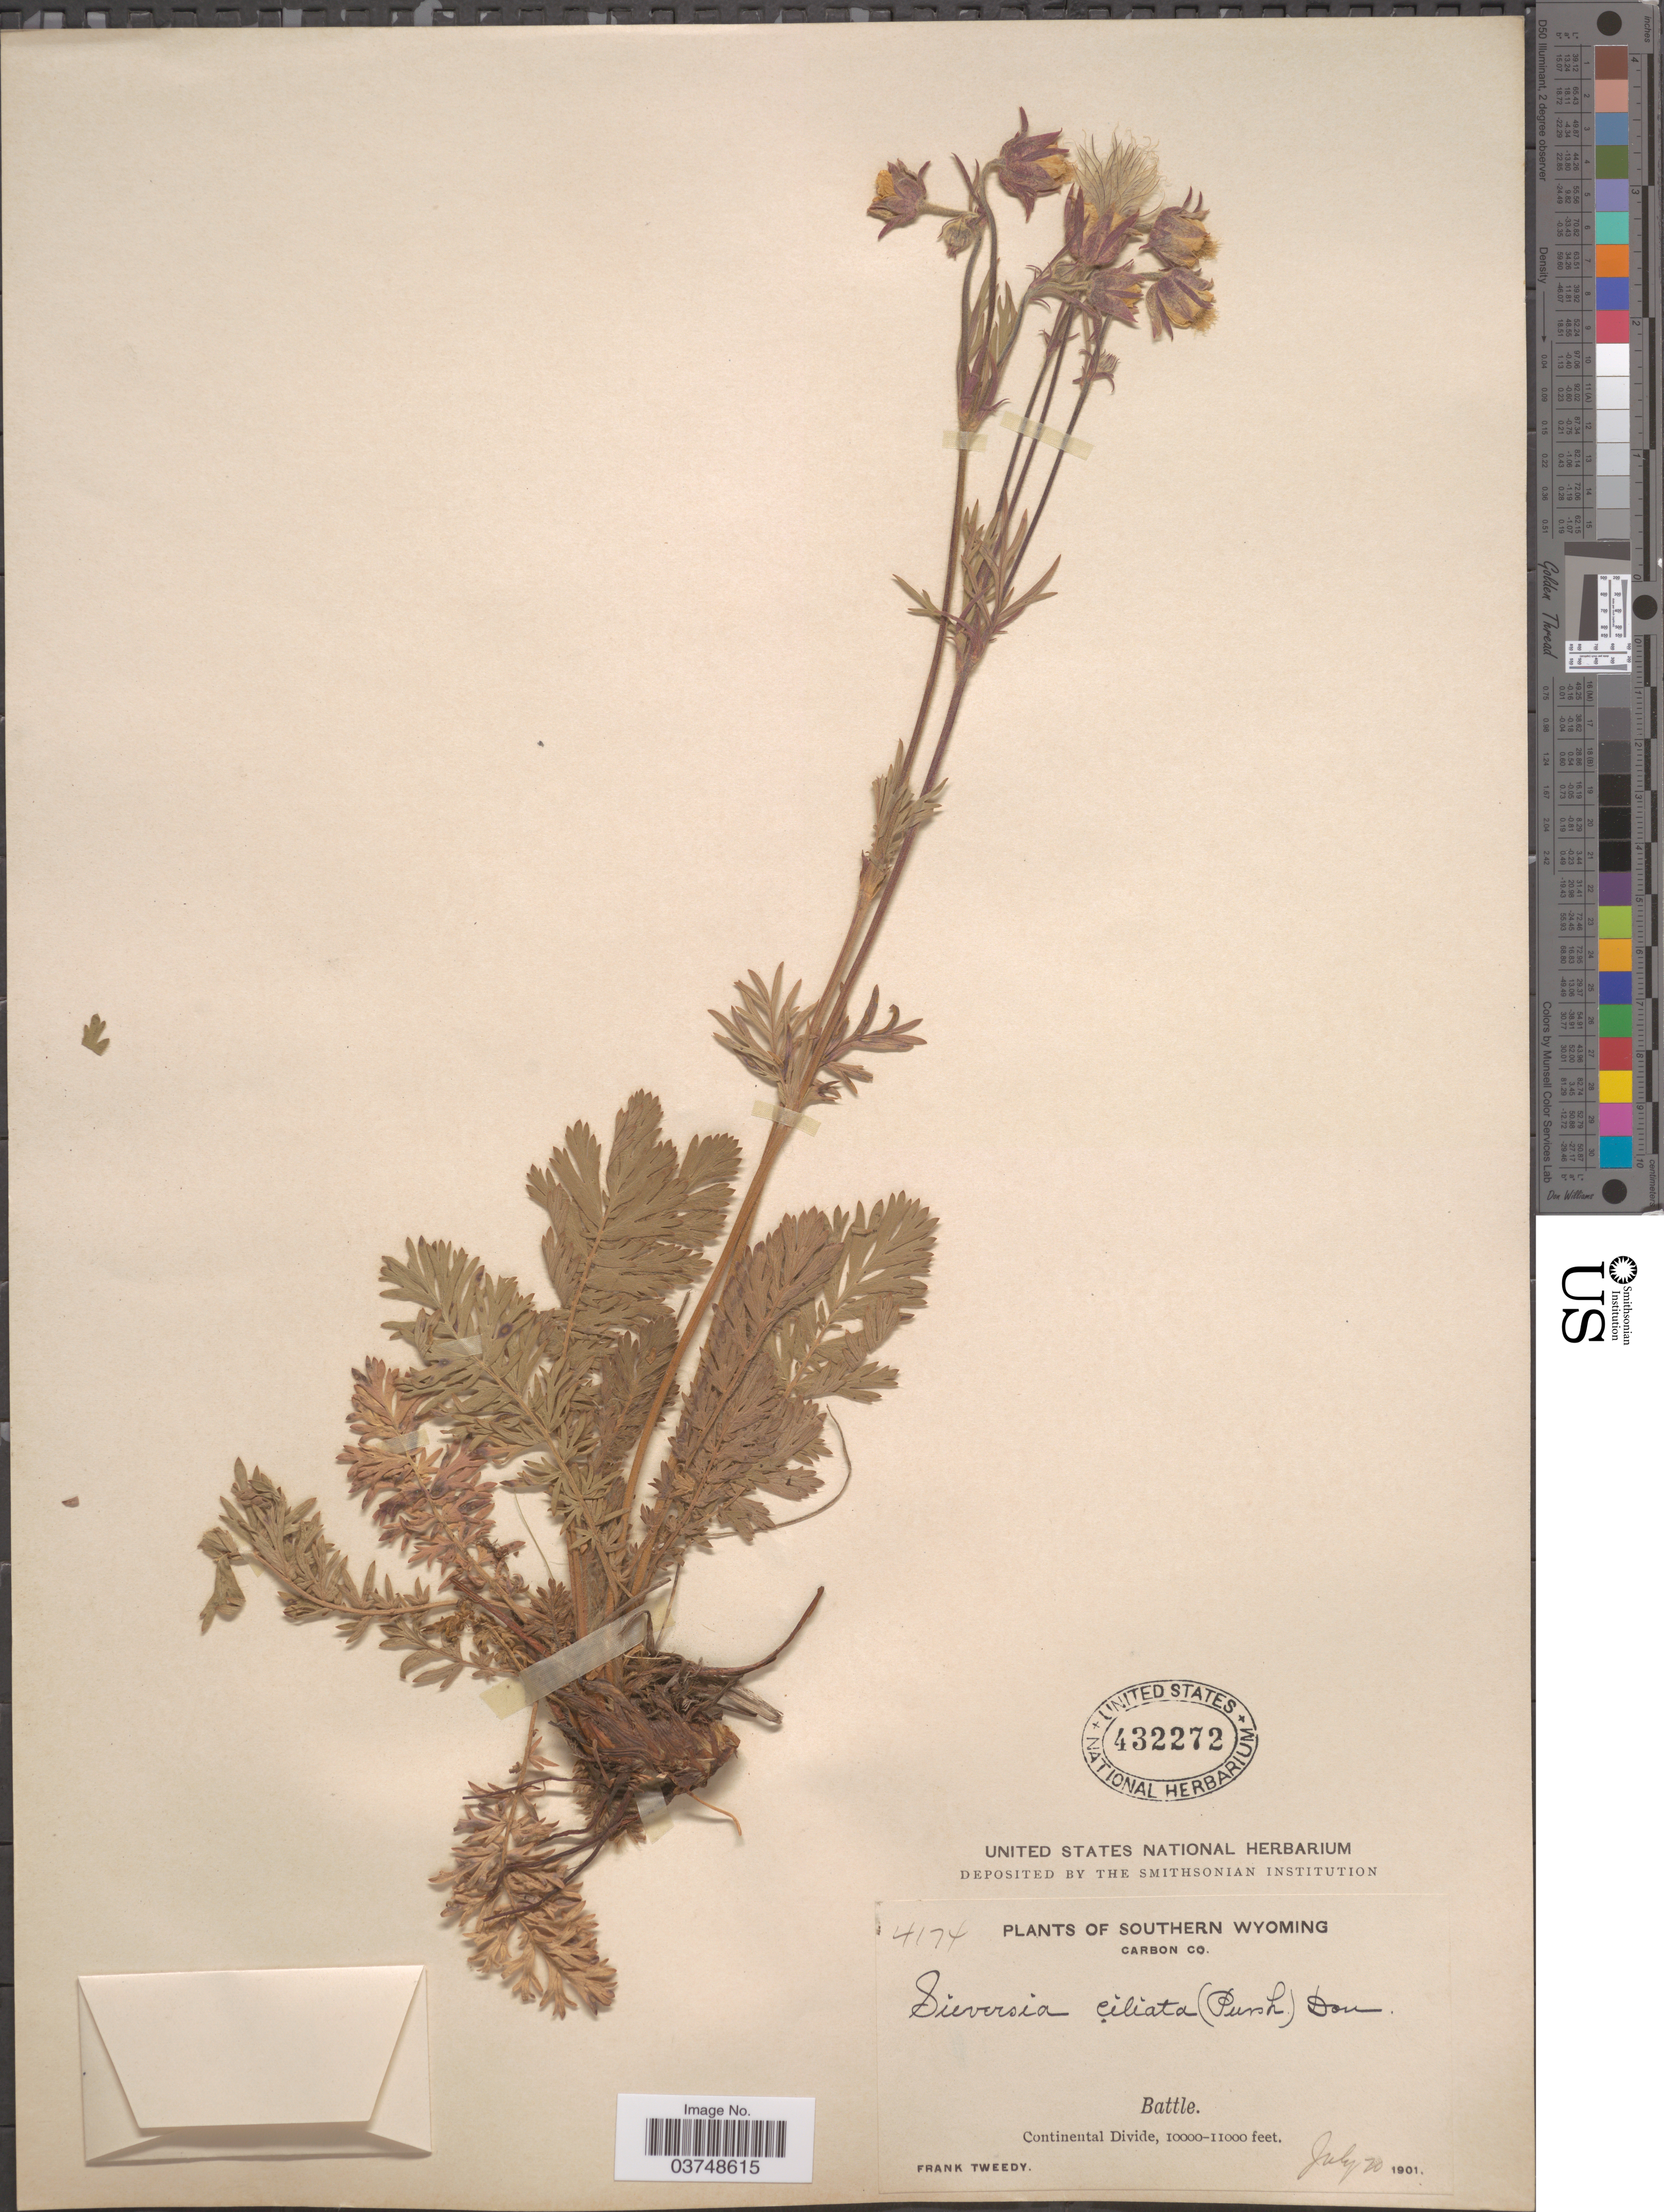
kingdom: Plantae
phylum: Tracheophyta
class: Magnoliopsida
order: Rosales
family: Rosaceae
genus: Geum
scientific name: Geum triflorum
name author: Pursh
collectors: F. Tweedy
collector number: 4174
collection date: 1901-07-20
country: United States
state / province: Wyoming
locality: Southern Wyoming. Carbon Co. Battle. Continental Divide.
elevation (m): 3048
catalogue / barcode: US 432272